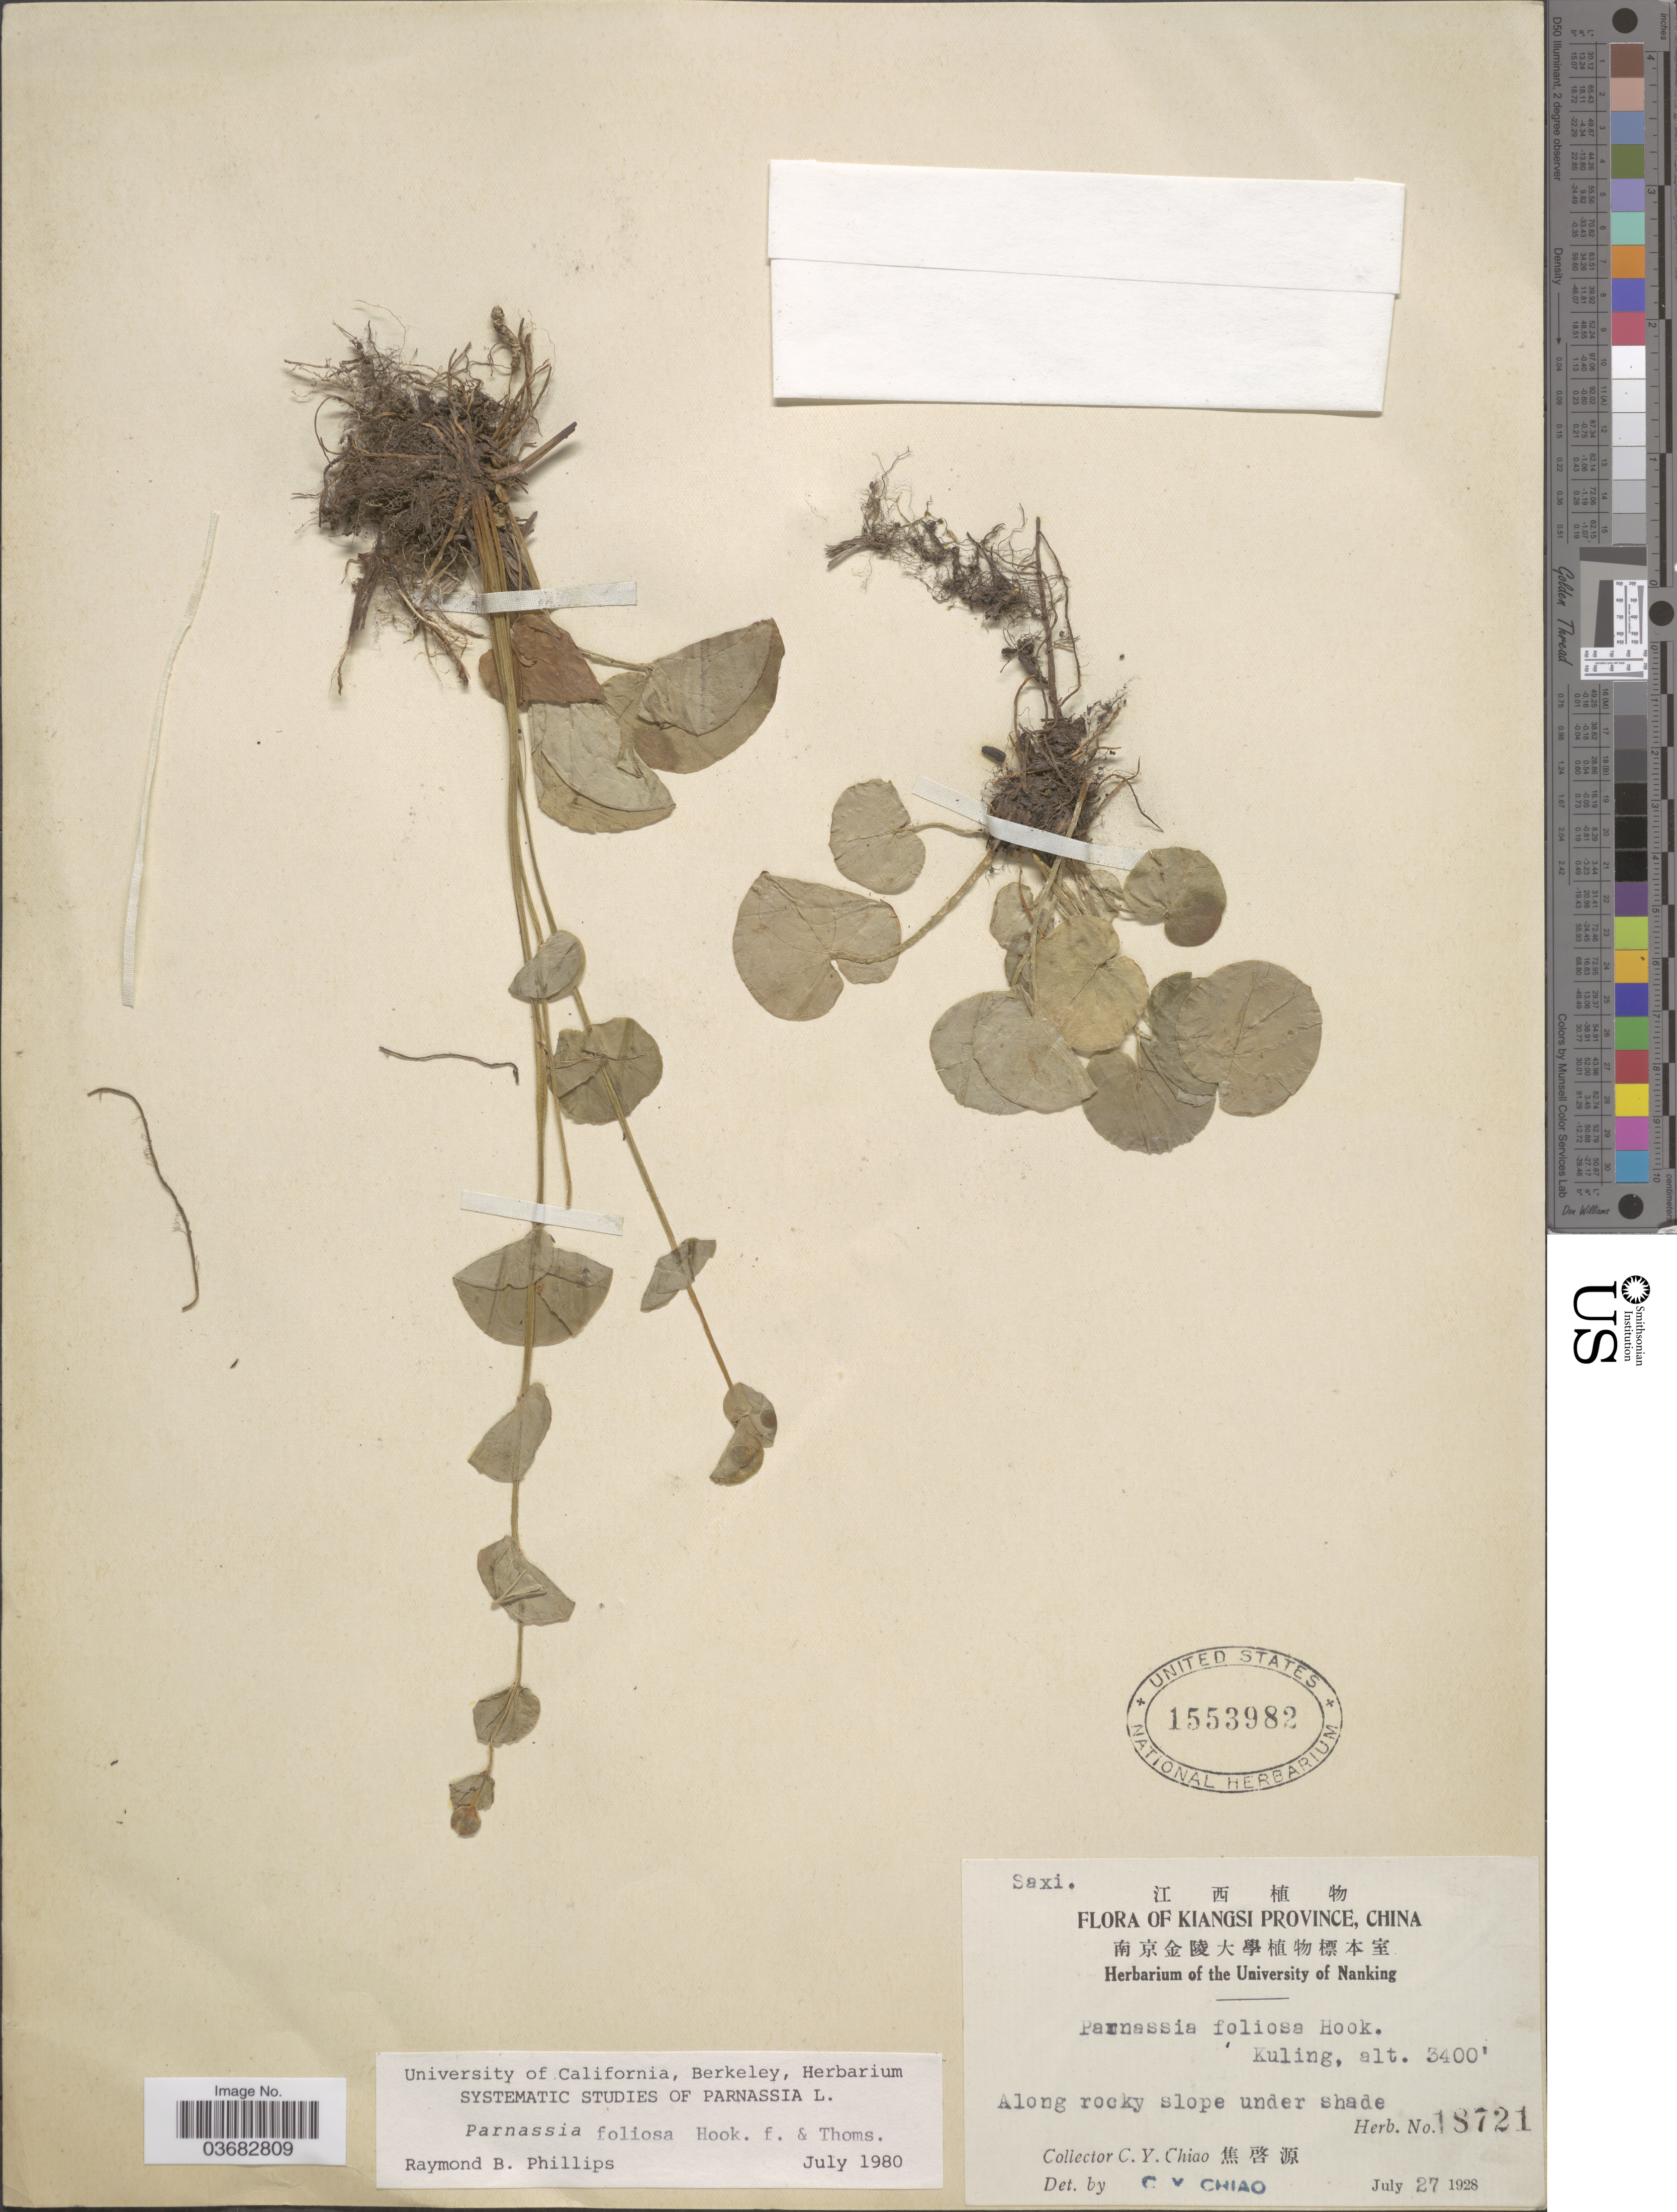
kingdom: Plantae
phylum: Tracheophyta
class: Magnoliopsida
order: Celastrales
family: Parnassiaceae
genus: Parnassia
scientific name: Parnassia foliosa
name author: Hook. f. & Thomson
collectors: C. Y. Chiao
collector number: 18721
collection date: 1928-07-27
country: China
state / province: Jiangxi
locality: Kiangsi Province. Kuling. Along rocky slope under shade.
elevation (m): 1036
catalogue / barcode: US 1553982